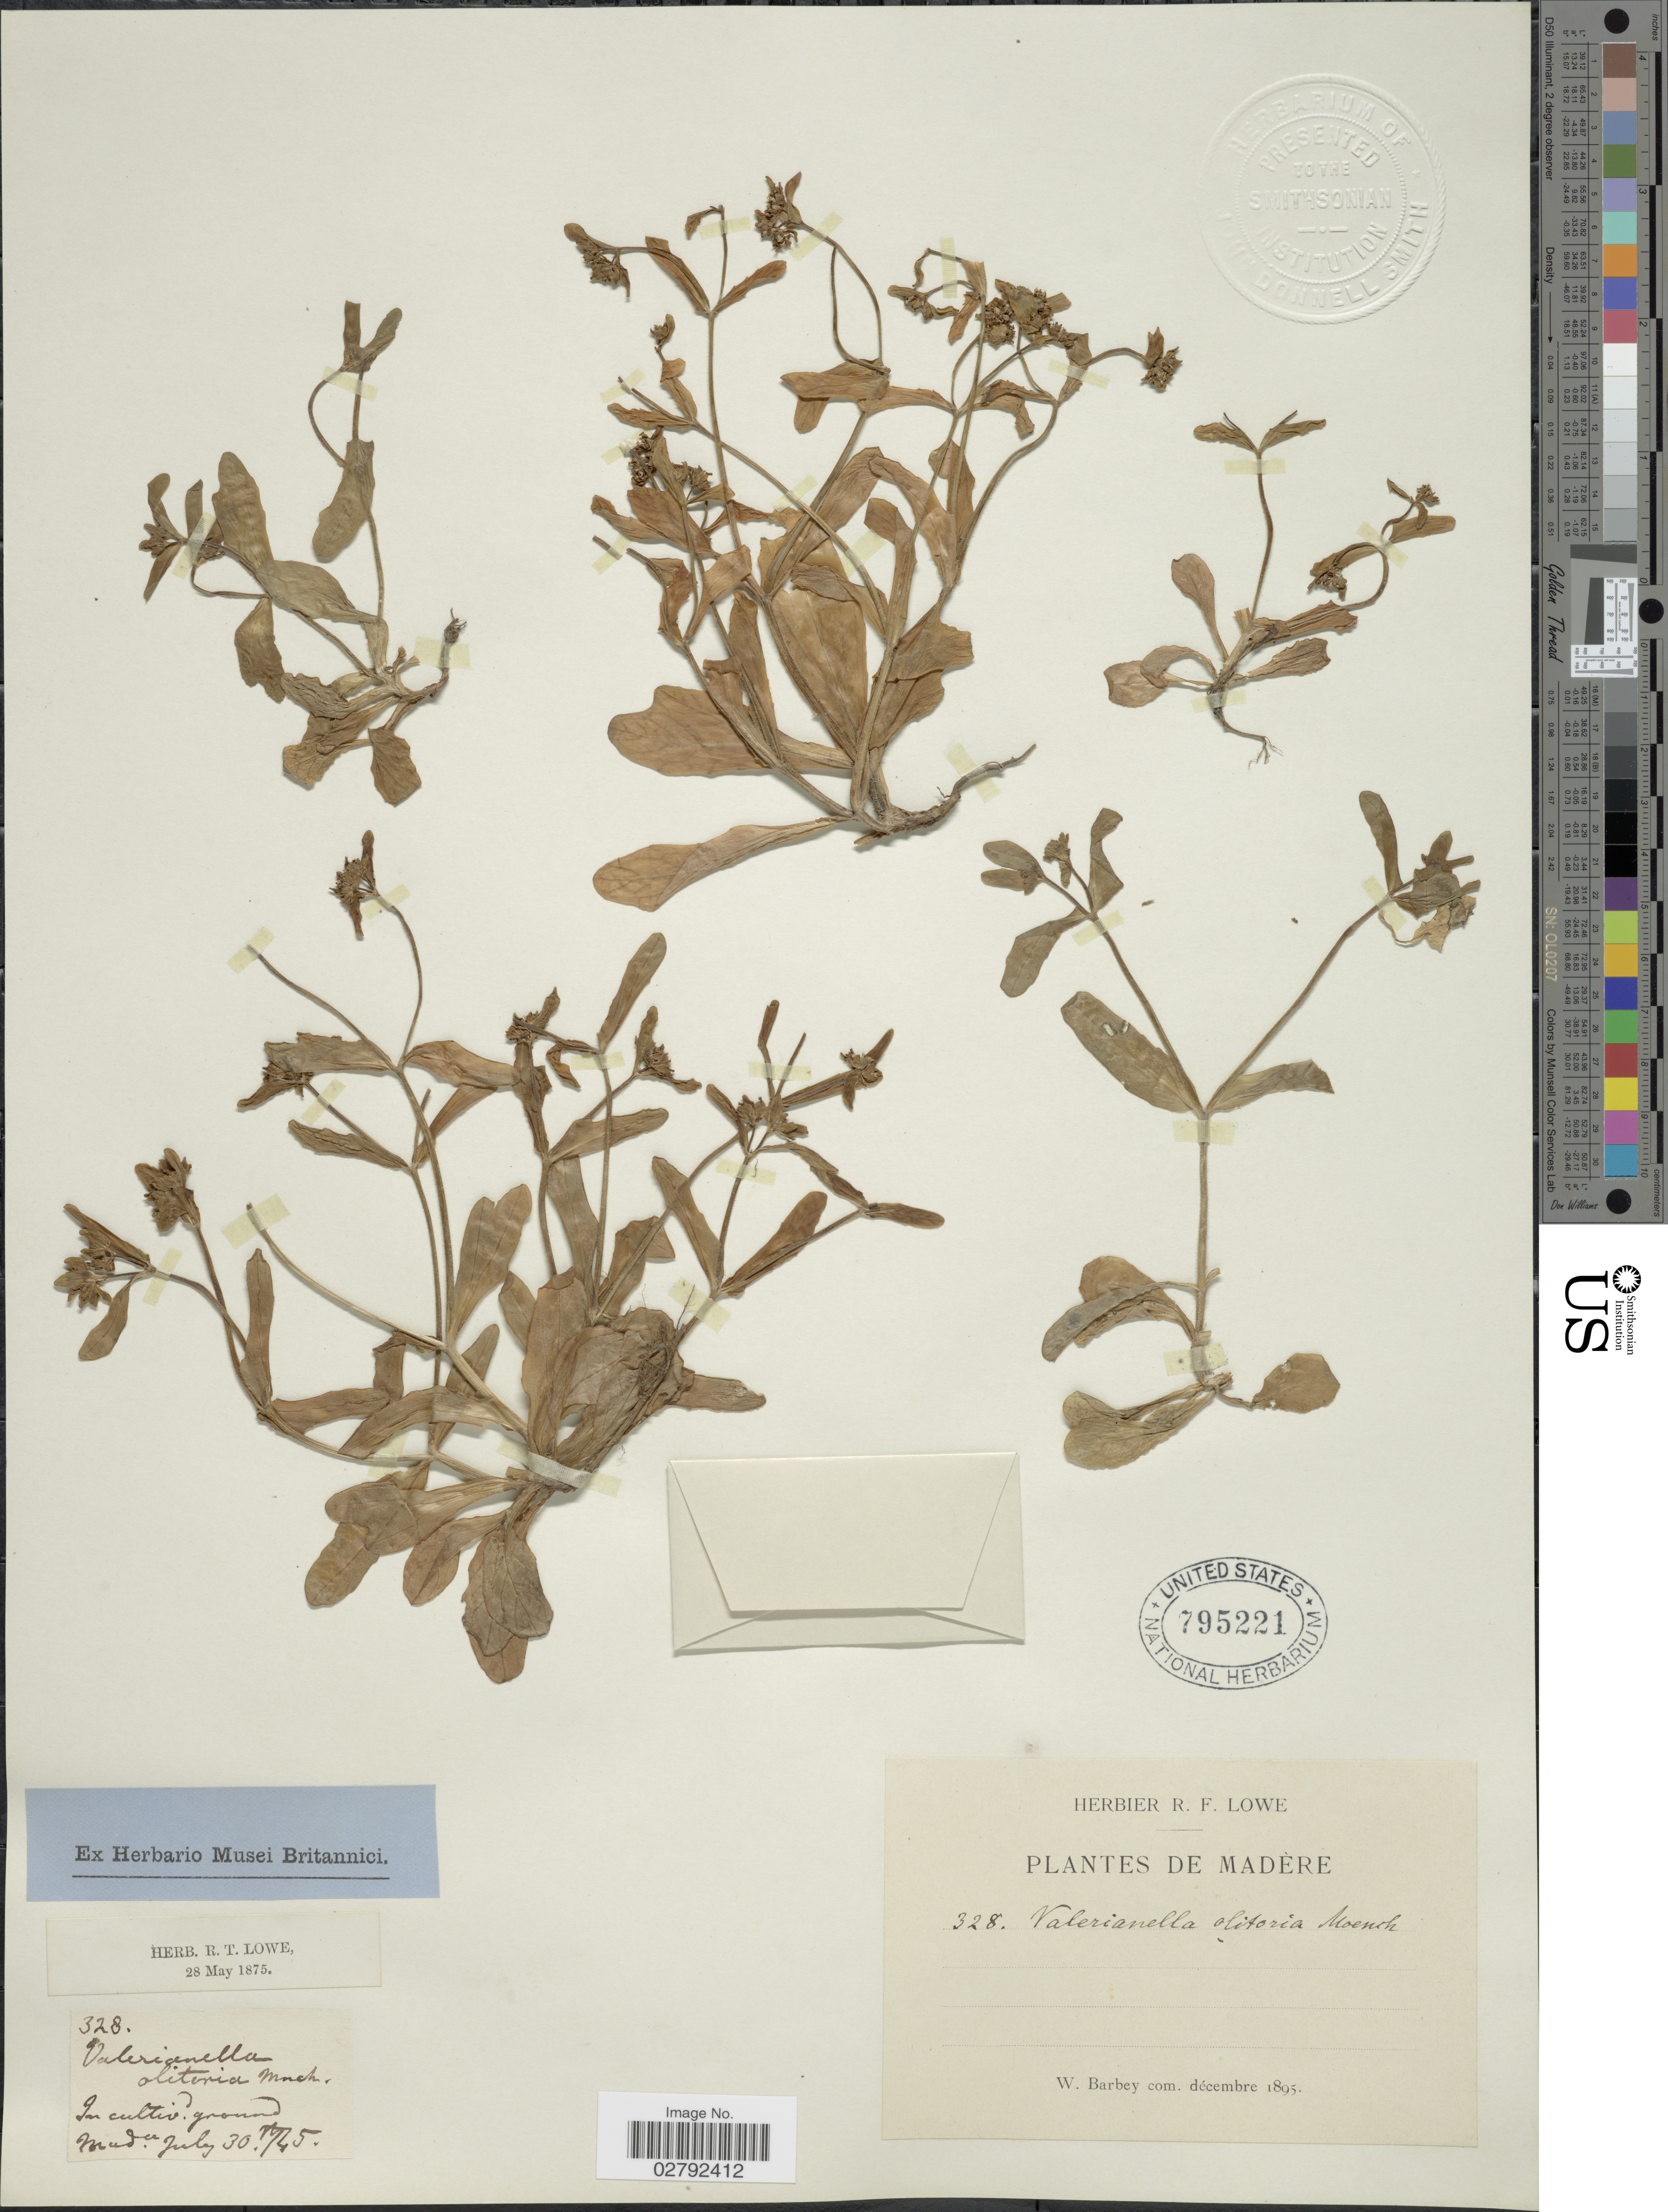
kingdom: Plantae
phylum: Tracheophyta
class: Magnoliopsida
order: Dipsacales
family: Caprifoliaceae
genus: Valerianella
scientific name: Valerianella olitoria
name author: (L.) Pollich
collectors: ex herb. R. F. Lowe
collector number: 328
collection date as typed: Transcribed d/m/y: 30/7/45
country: Portugal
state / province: Madeira (Aut. Reg.)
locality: Madère. In cultiv. Ground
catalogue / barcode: US 795221